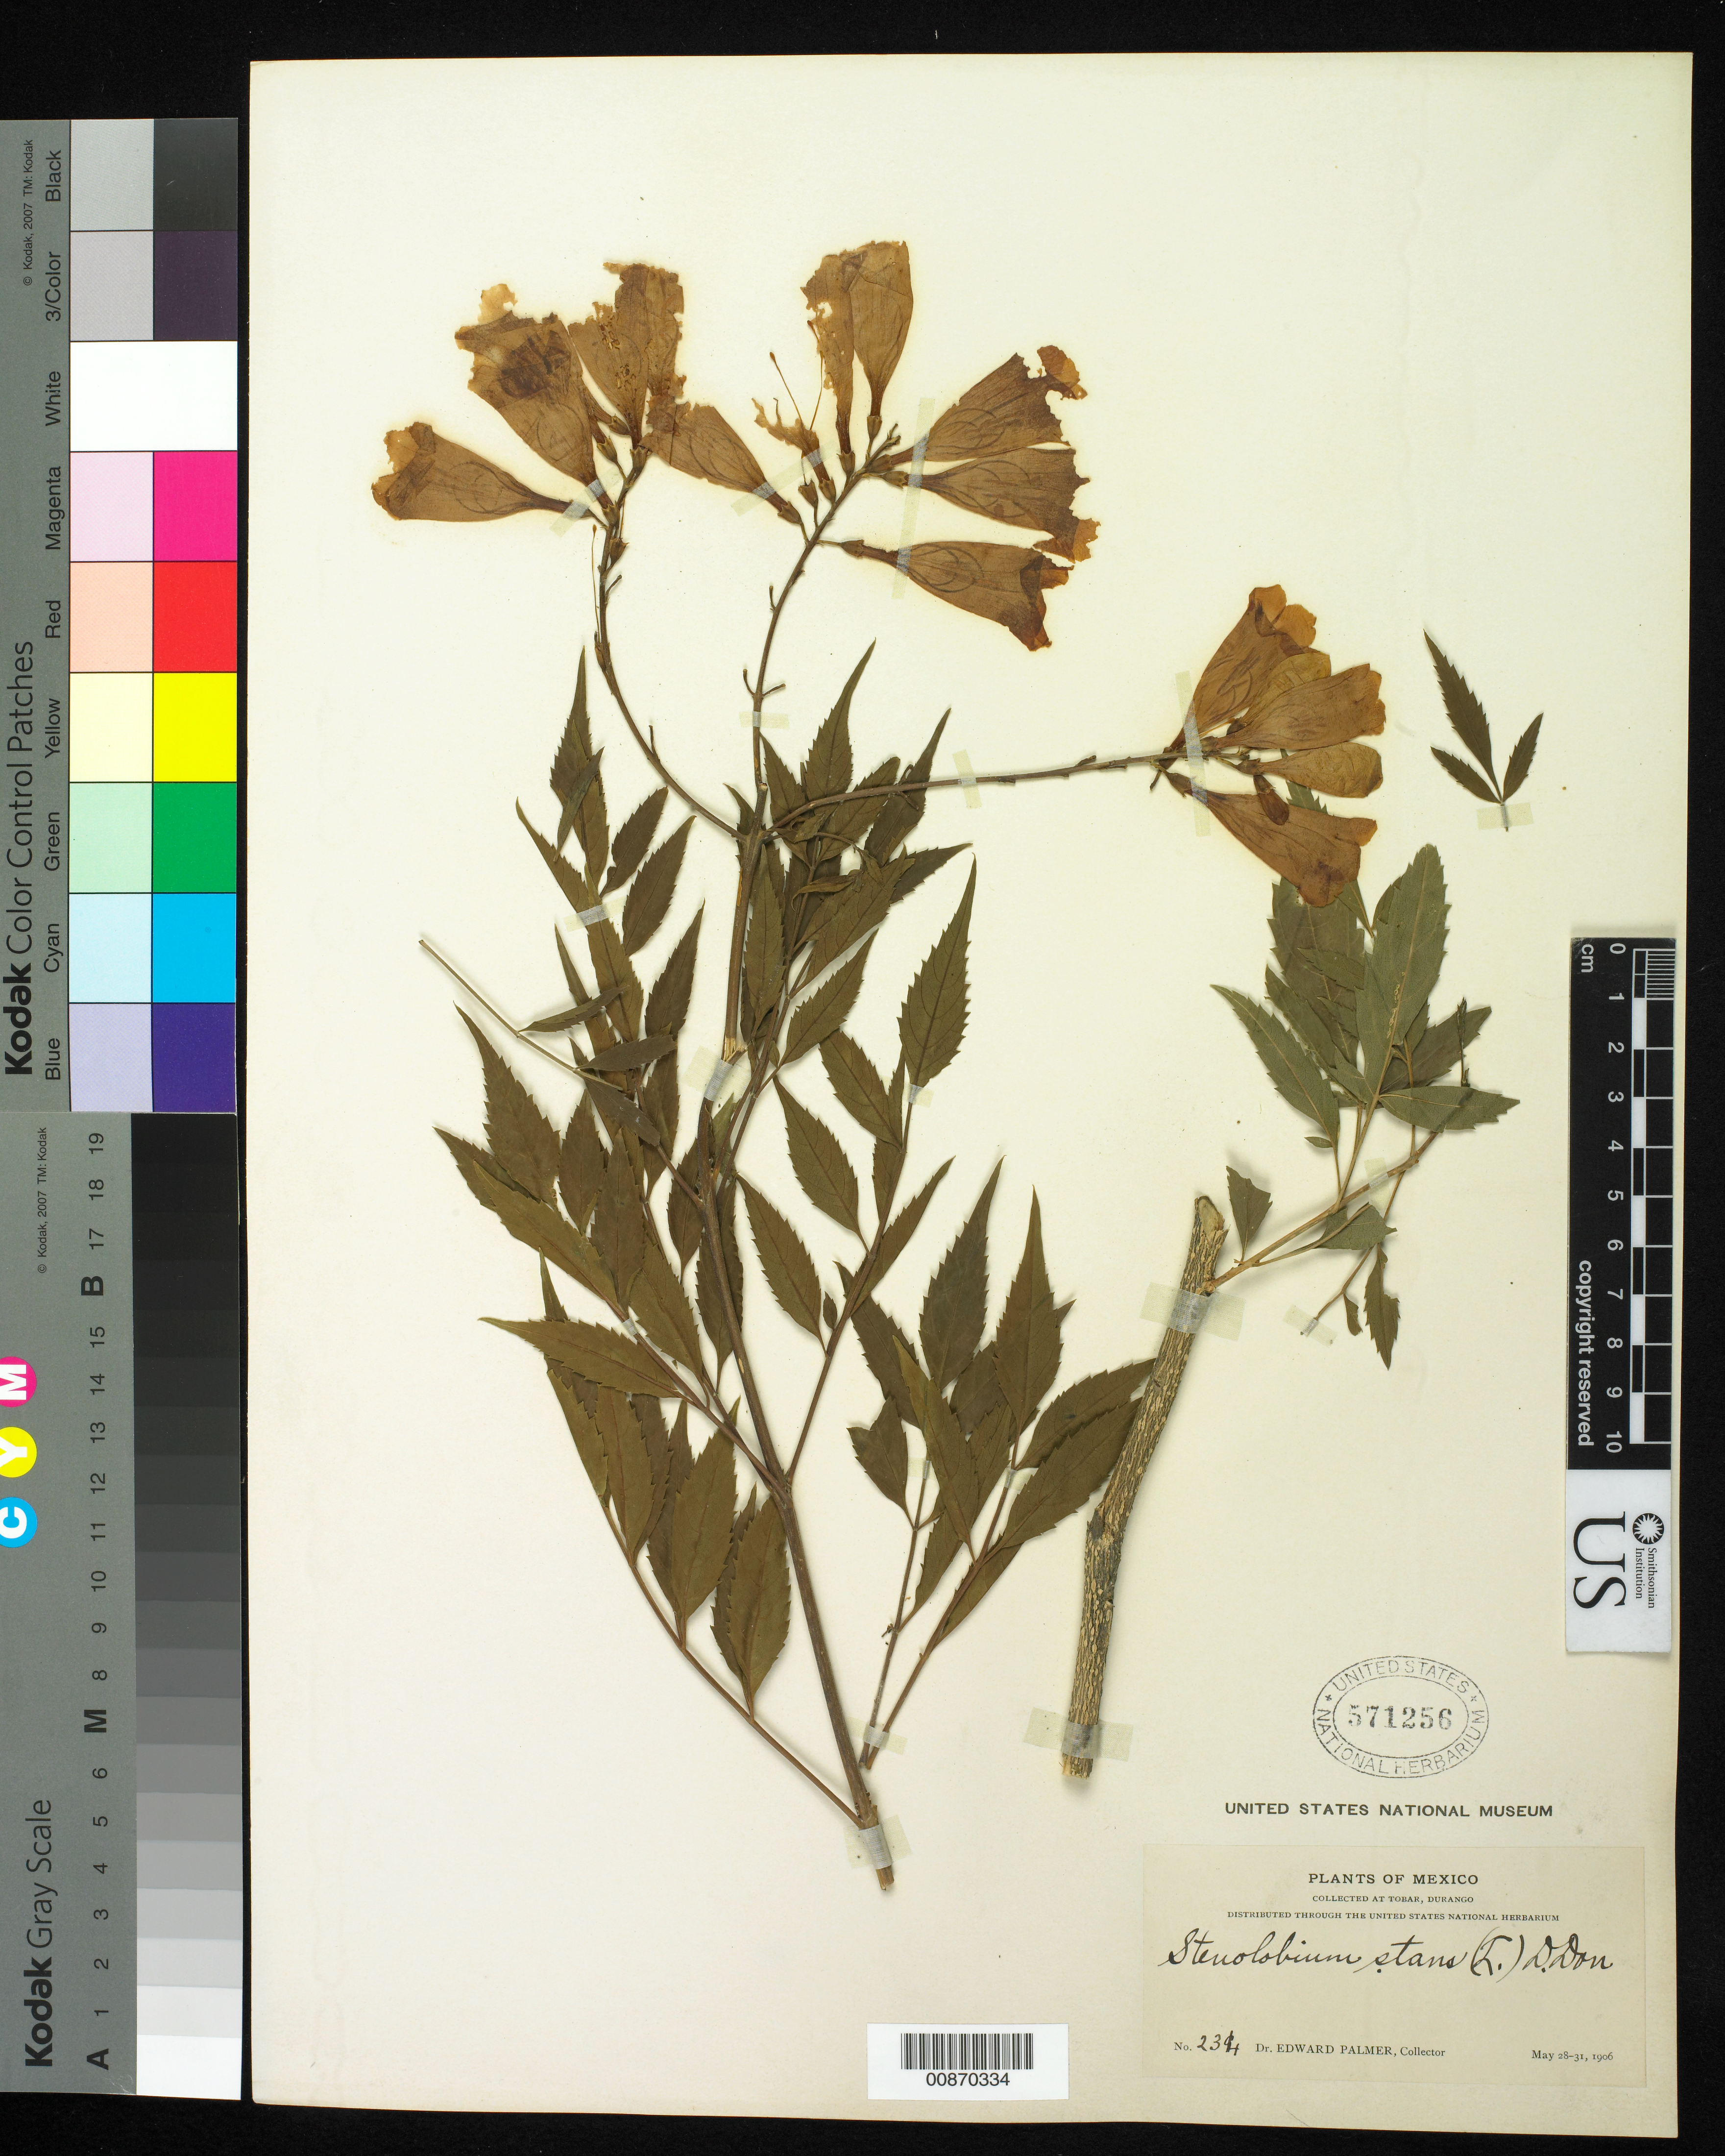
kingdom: Plantae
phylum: Tracheophyta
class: Magnoliopsida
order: Lamiales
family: Bignoniaceae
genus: Tecoma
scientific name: Tecoma stans var. angustata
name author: Rehder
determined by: Strong, M. T., (US), Smithsonian Institution - National Museum of Natural History (UNITED STATES)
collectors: E. Palmer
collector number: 234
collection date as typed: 28 May 1906 to 31 May 1906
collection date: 1906-05-28/1906-05-31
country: Mexico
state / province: Durango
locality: Tobar, Durango.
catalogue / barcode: US 571256